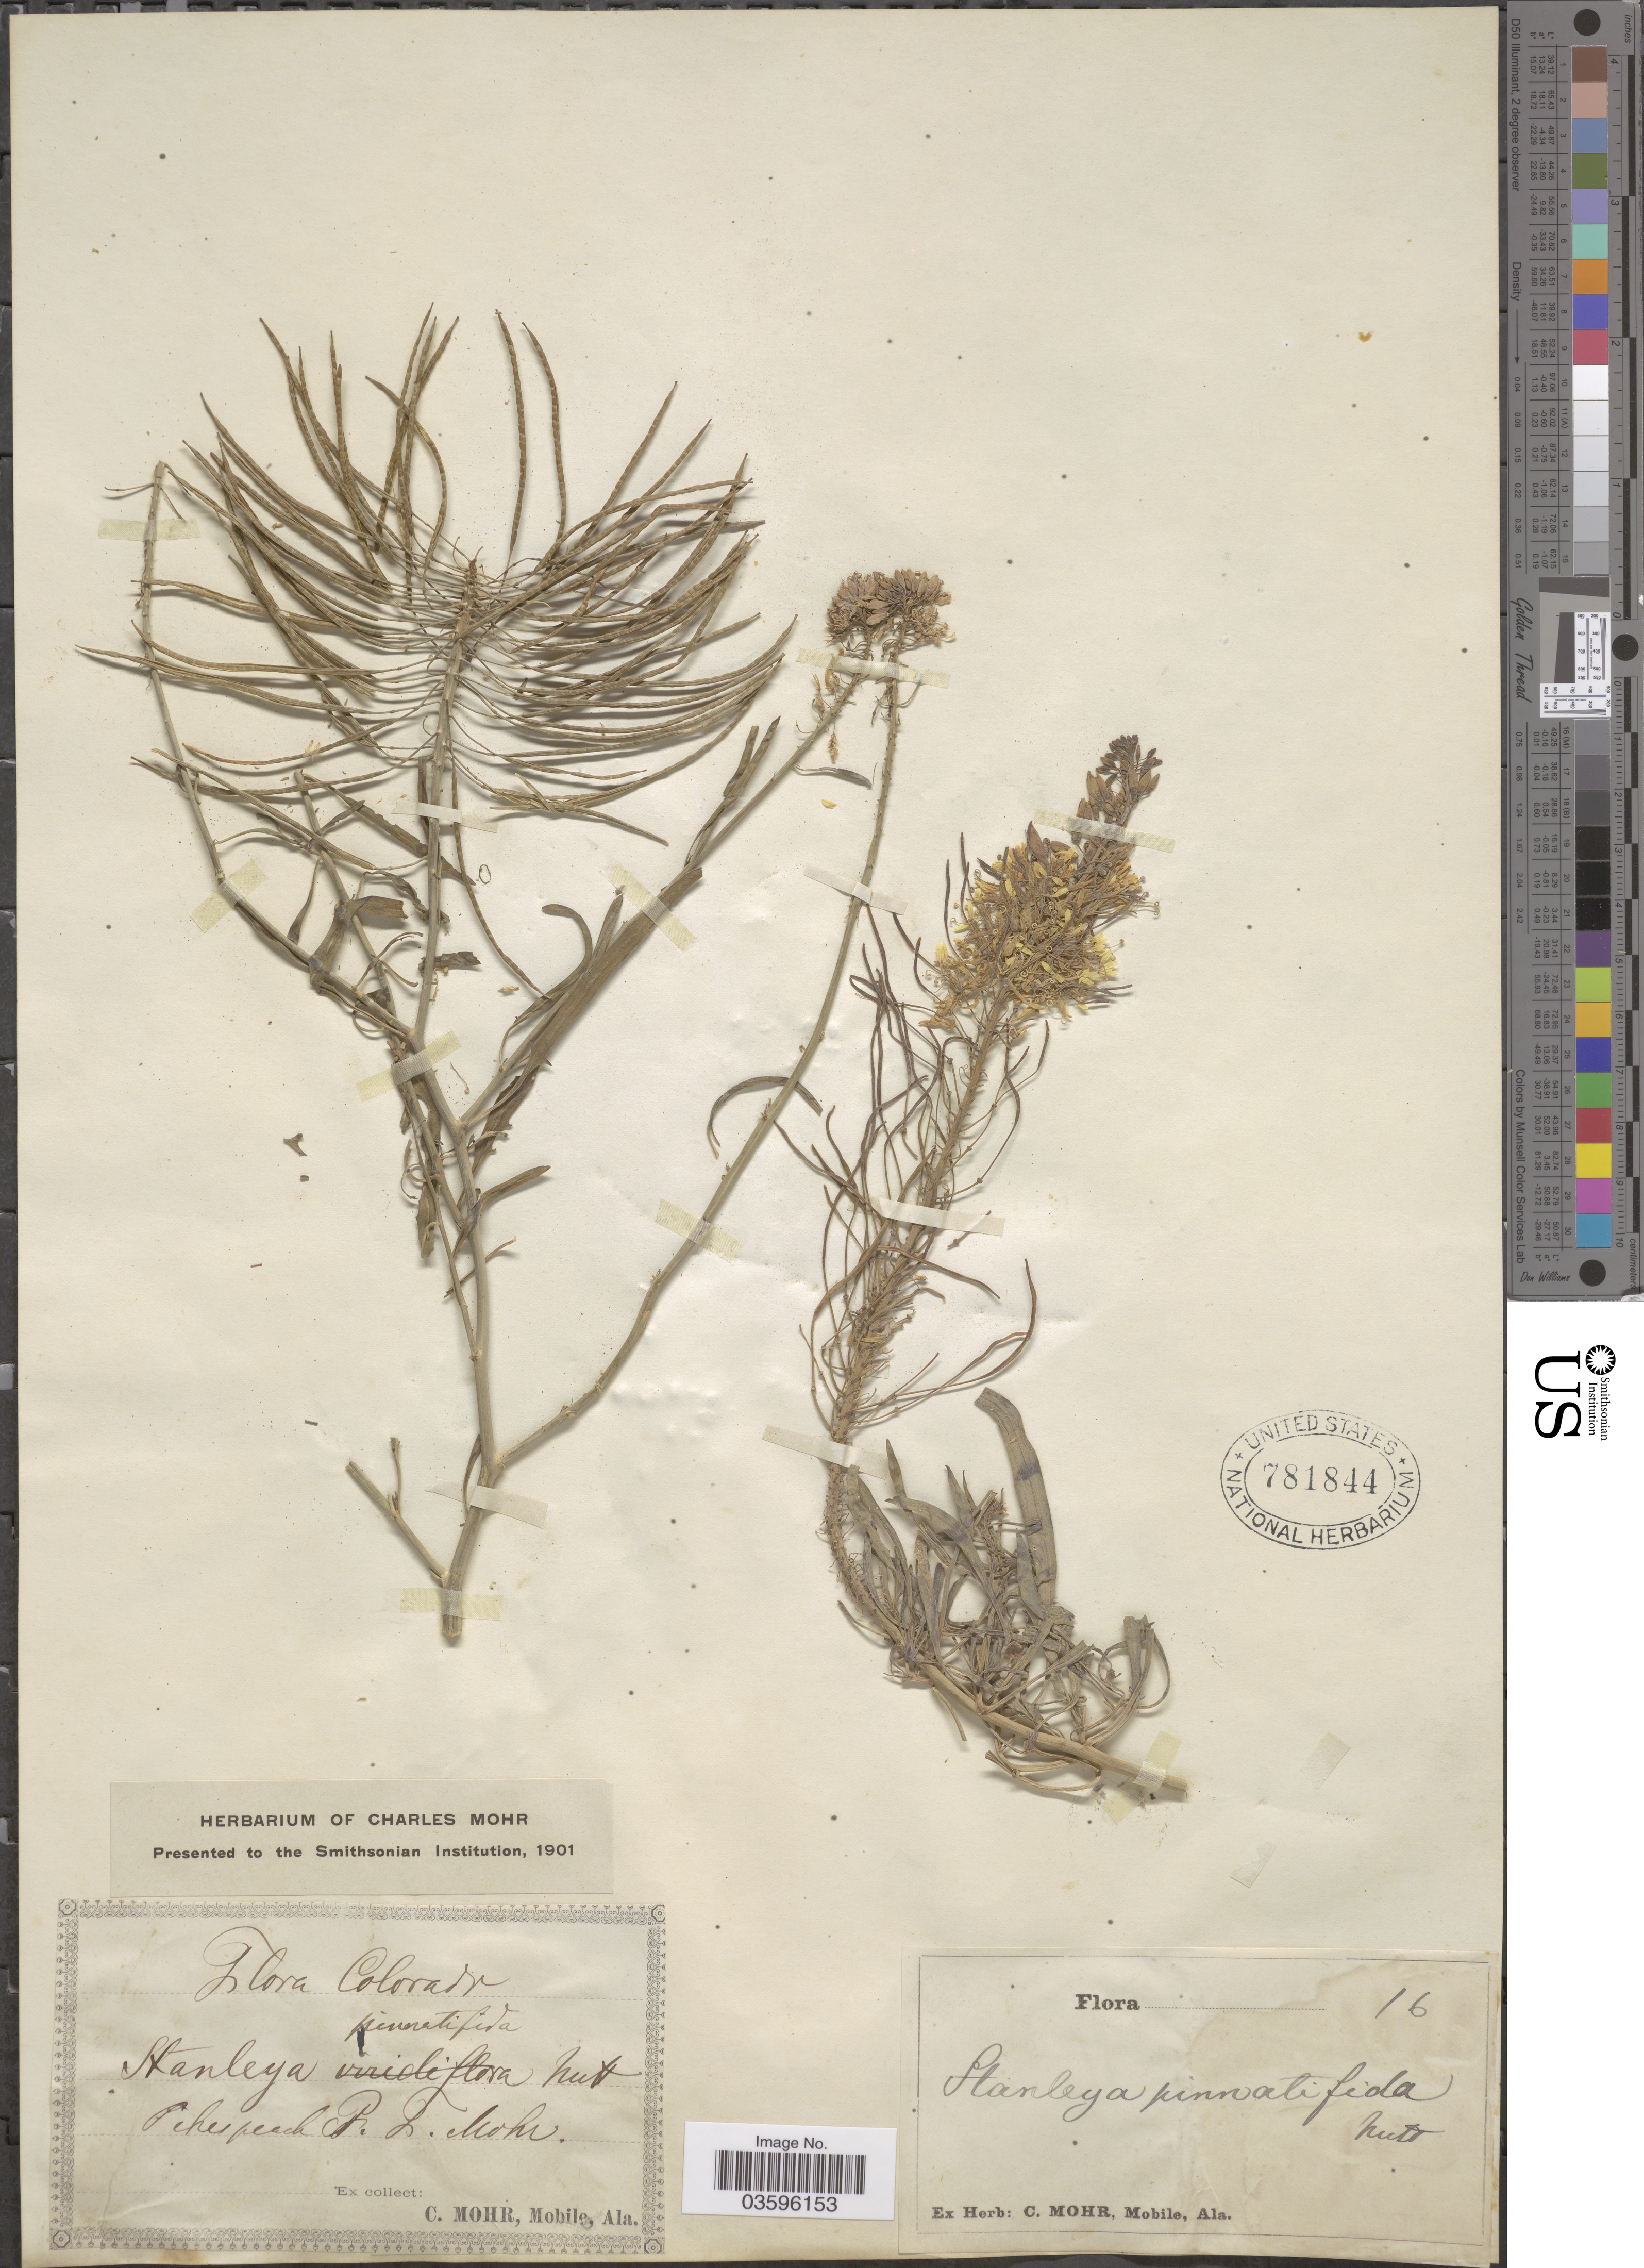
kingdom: Plantae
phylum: Tracheophyta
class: Magnoliopsida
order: Brassicales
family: Brassicaceae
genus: Stanleya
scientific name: Stanleya pinnata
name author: (Pursh) Britton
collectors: P. F. Mohr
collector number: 16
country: United States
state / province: Colorado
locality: Pikes Peak.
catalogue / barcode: US 781844